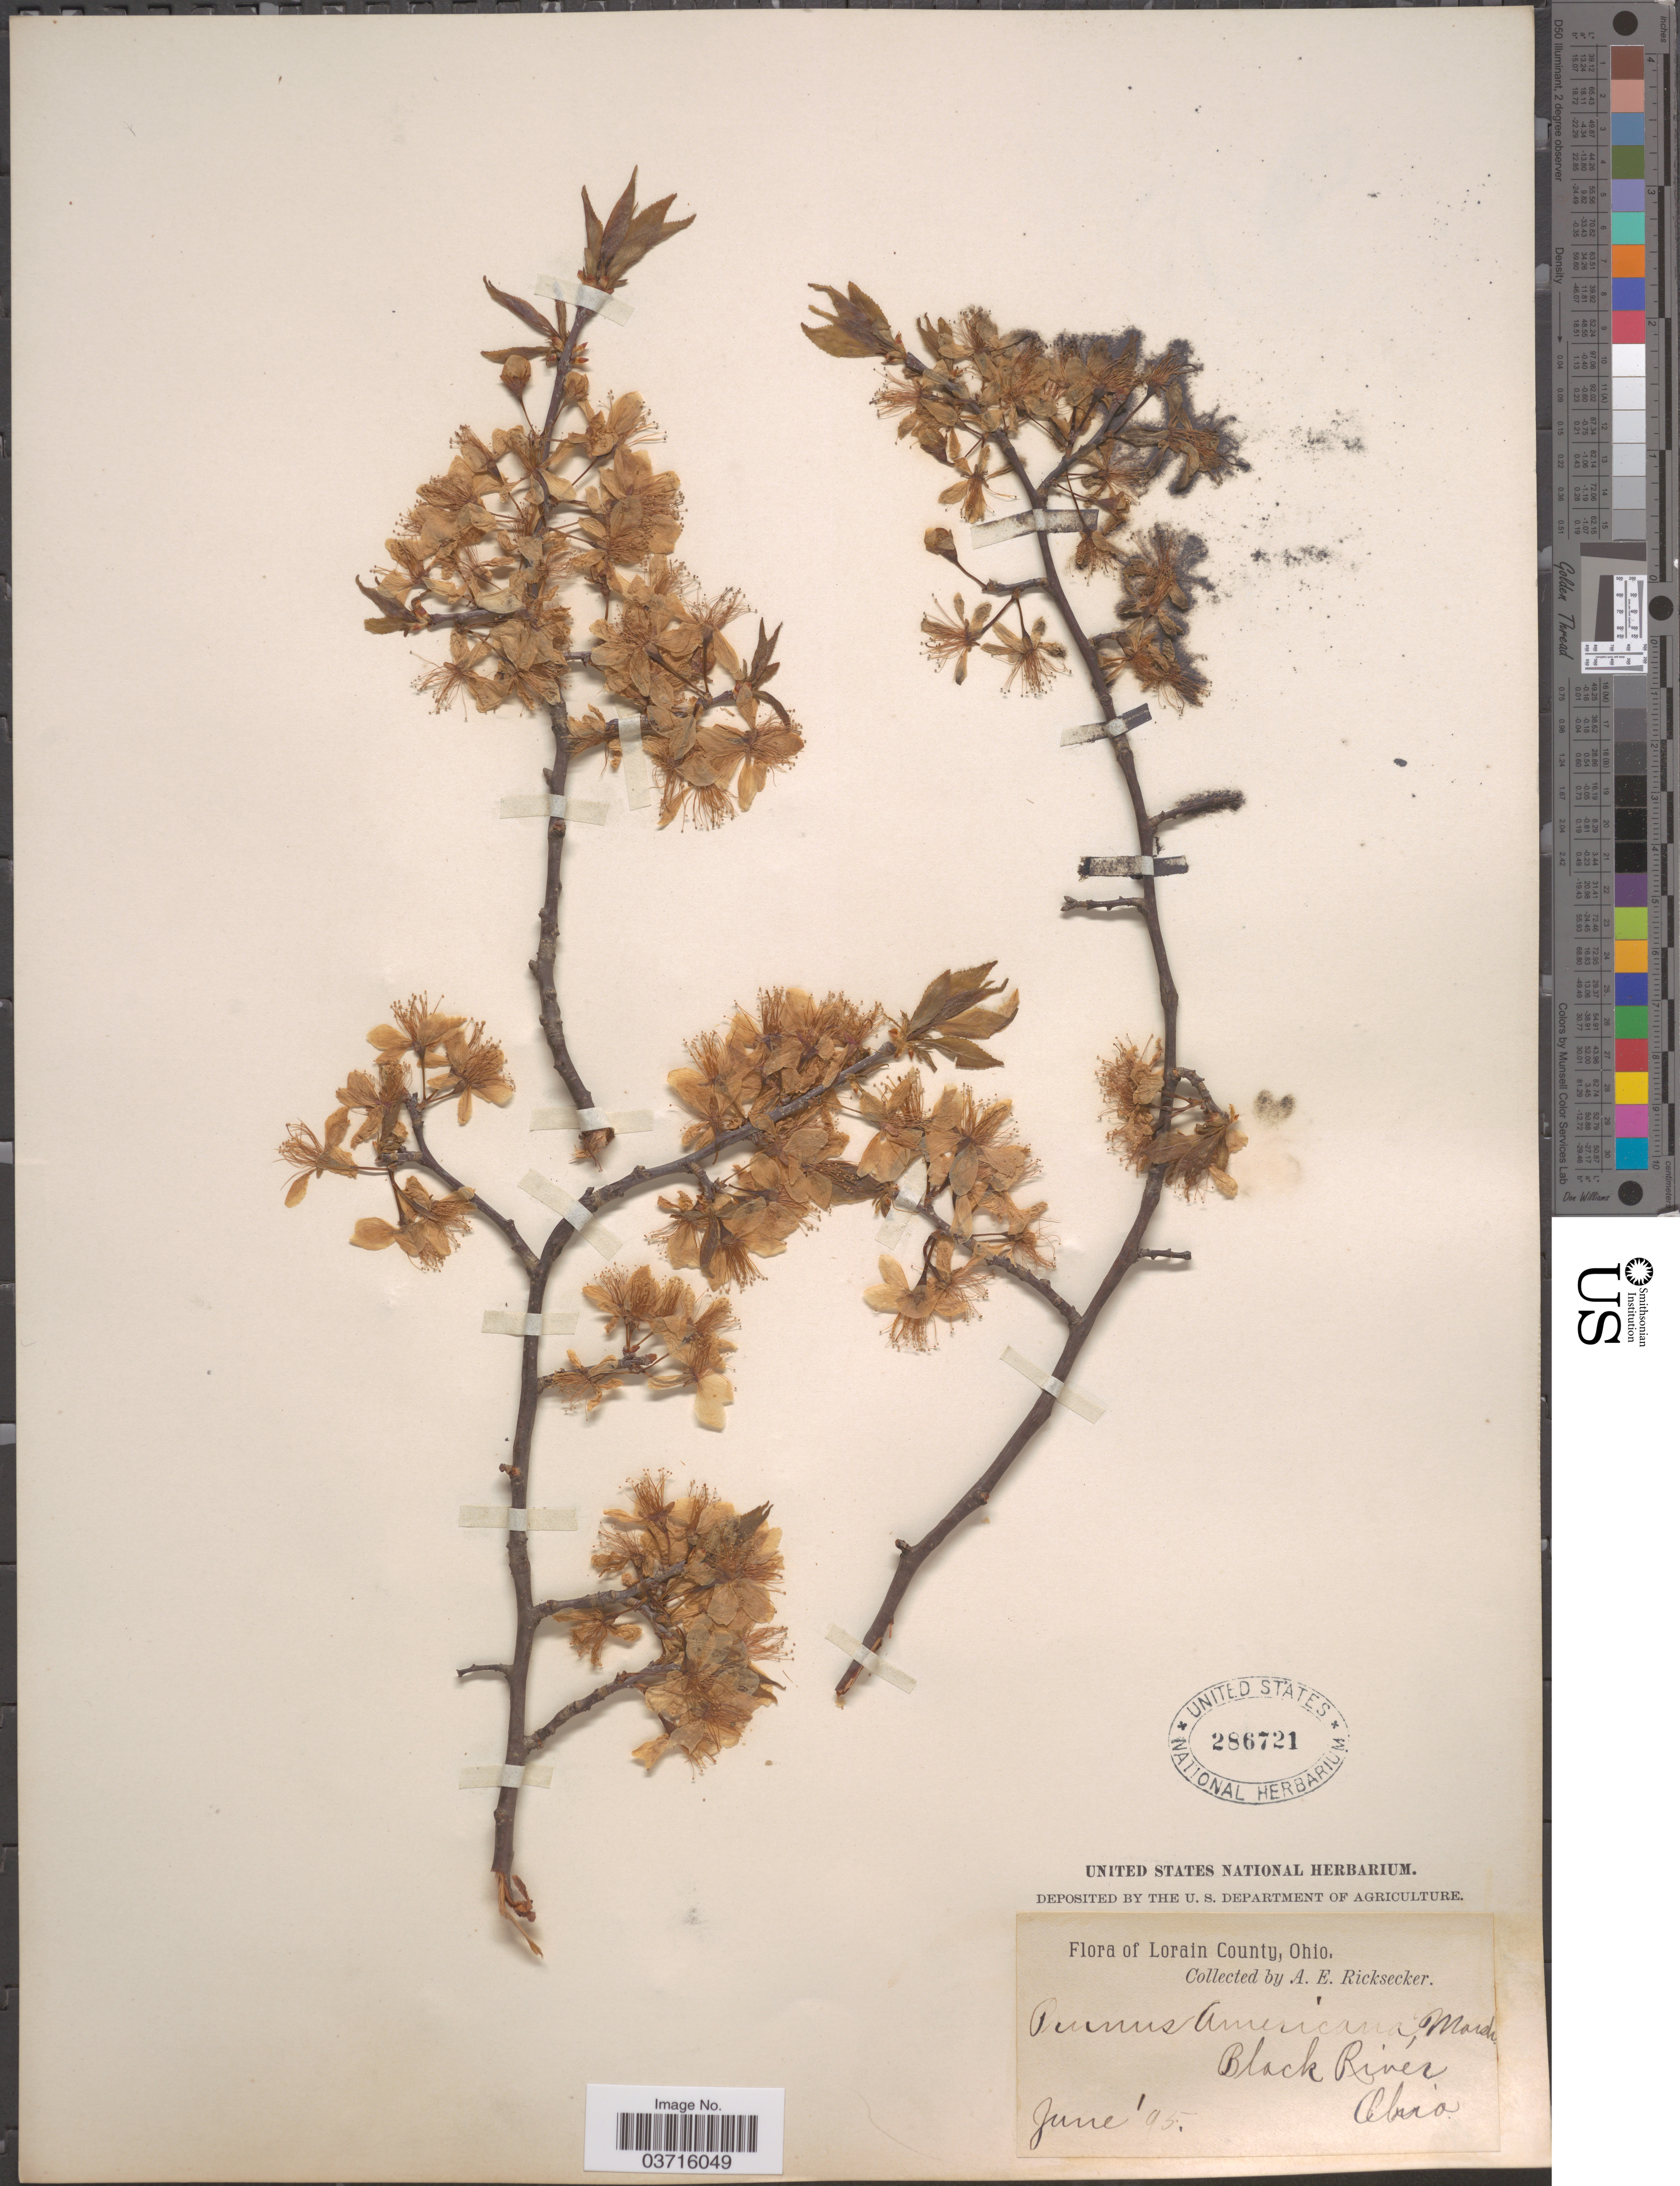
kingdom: Plantae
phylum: Tracheophyta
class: Magnoliopsida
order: Rosales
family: Rosaceae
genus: Prunus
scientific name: Prunus nigra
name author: Wight & Hedrick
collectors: A. E. Ricksecker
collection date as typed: Transcribed d/m/y: /6/95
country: United States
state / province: Ohio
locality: Lorain County. Black River.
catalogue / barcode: US 286721